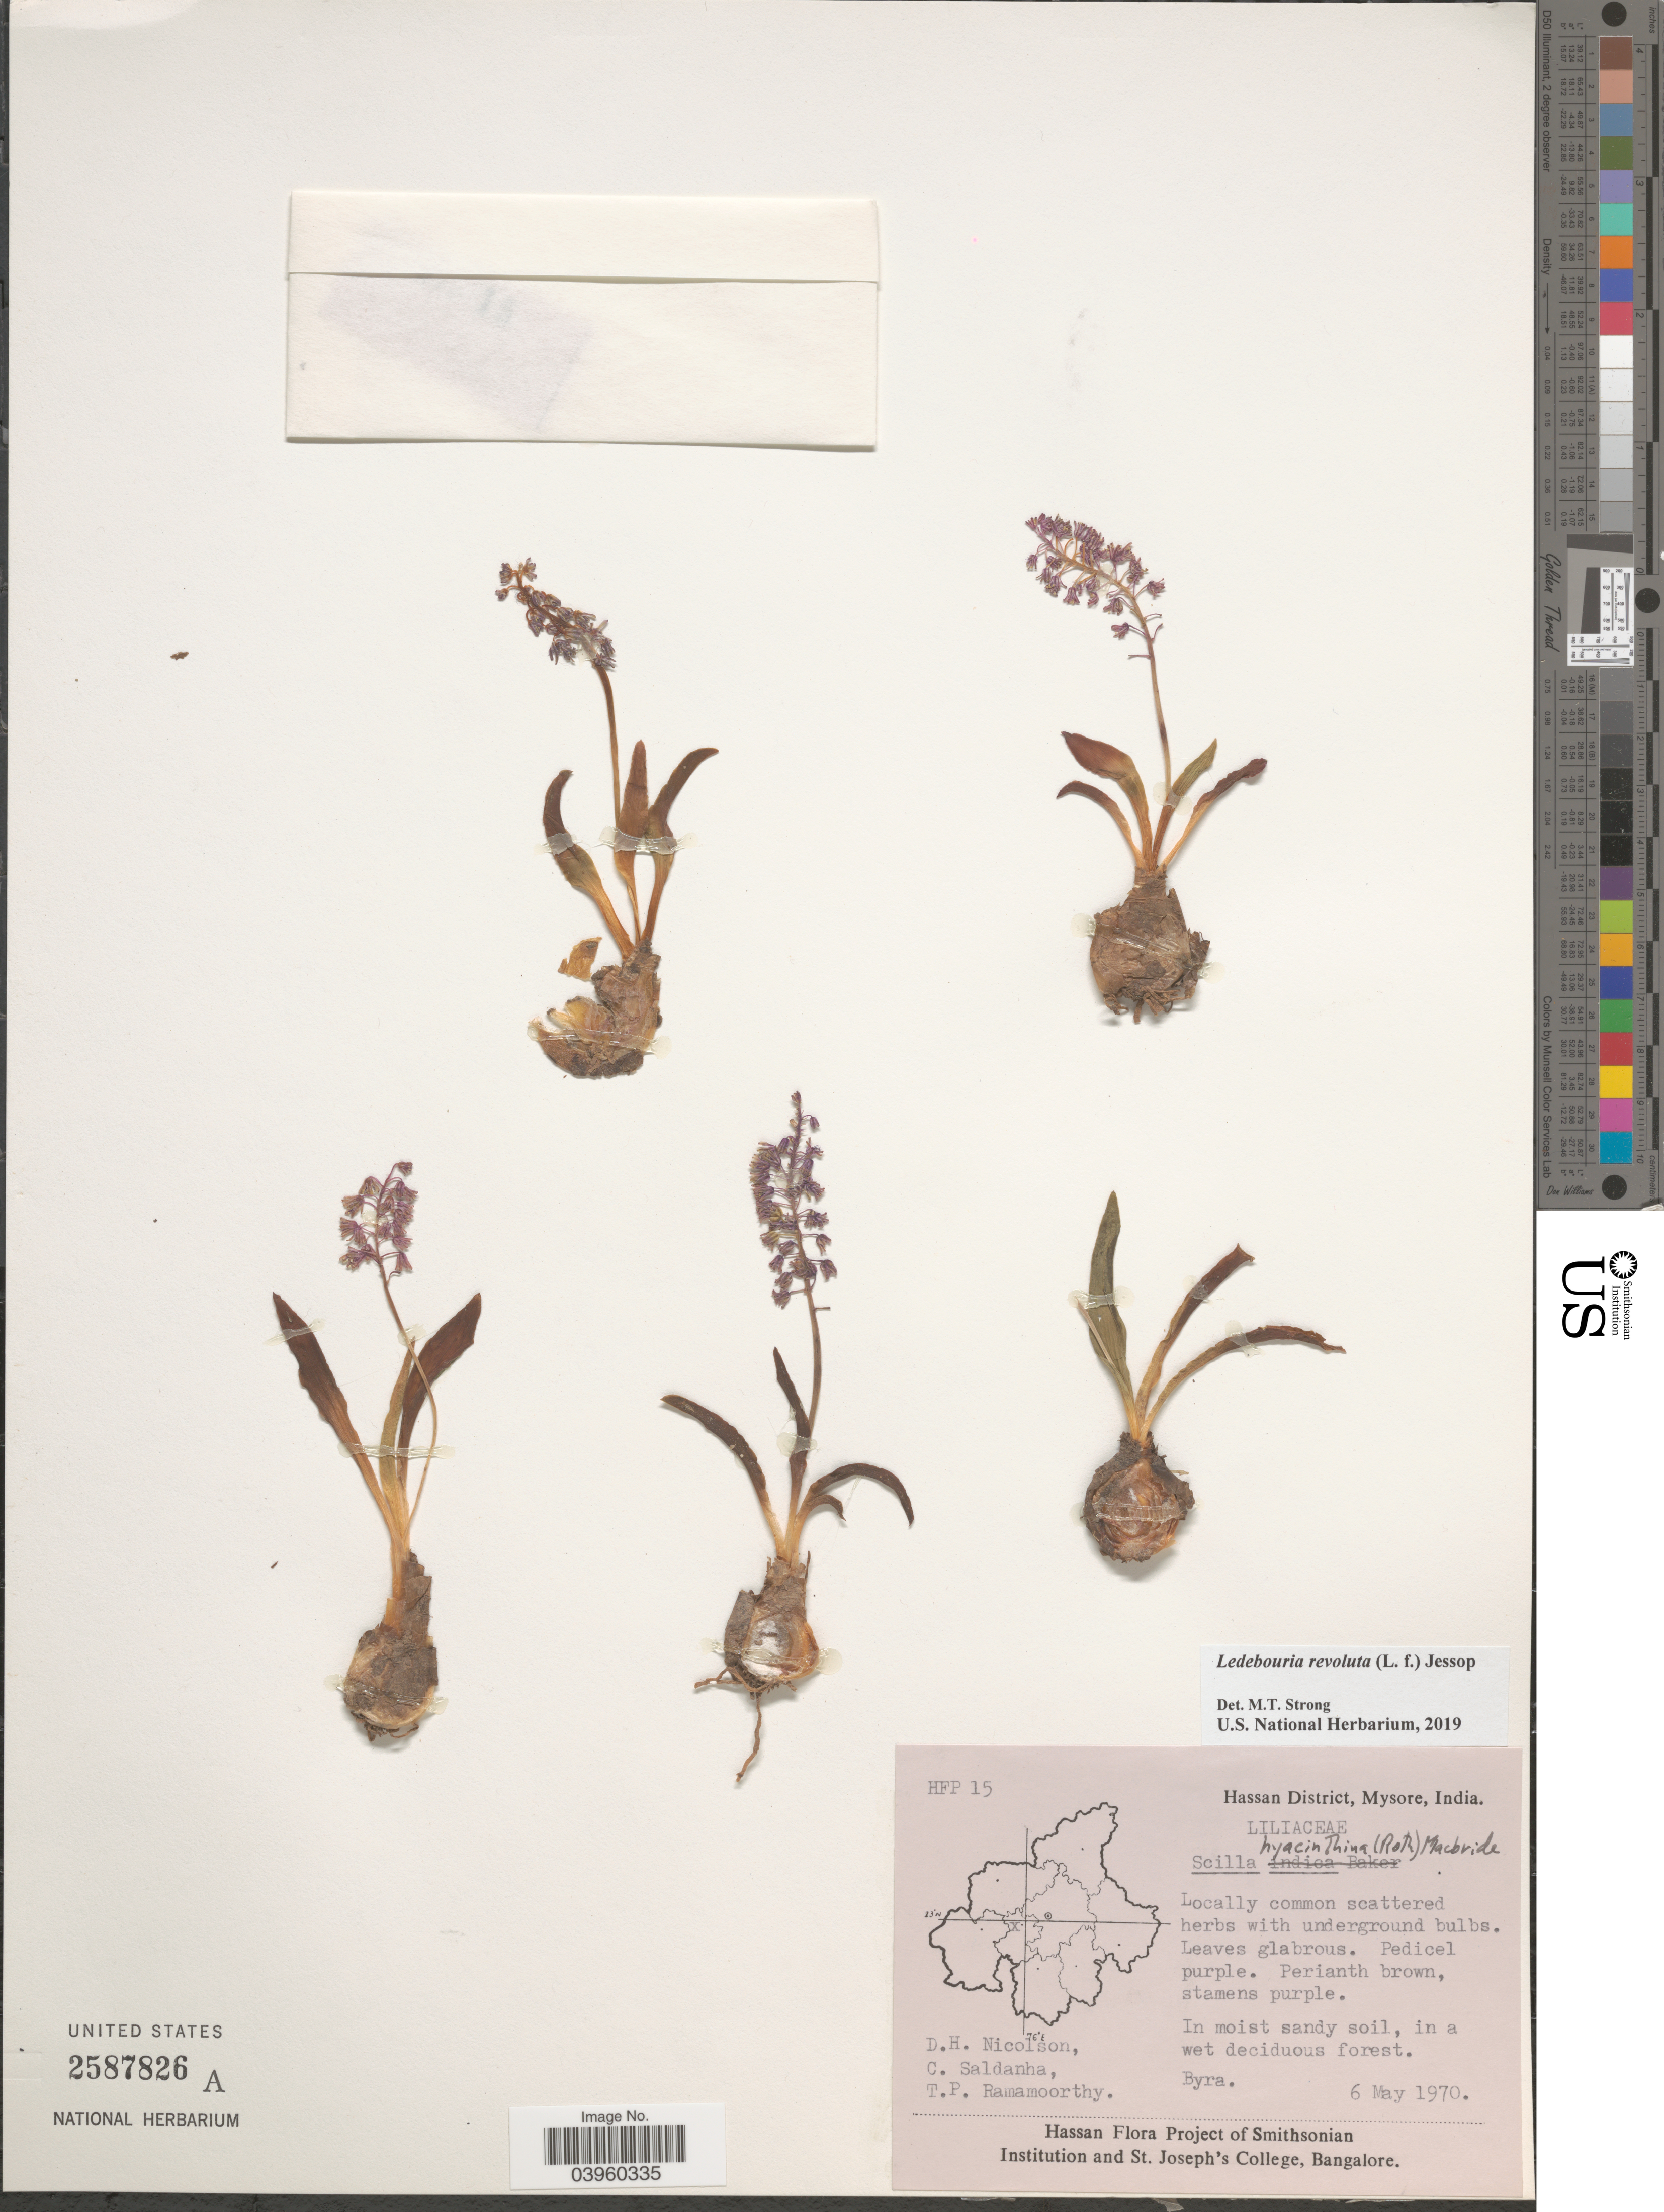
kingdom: Plantae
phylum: Tracheophyta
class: Liliopsida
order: Asparagales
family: Asparagaceae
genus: Ledebouria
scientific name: Ledebouria revoluta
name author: (L. f.) Jessop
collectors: D. H. Nicolson, C. Saldanha & T. P. Ramamoorthy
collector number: HFP 15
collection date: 1970-05-06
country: India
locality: Hassan District, Mysore. Byra.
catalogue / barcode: US 2587826A